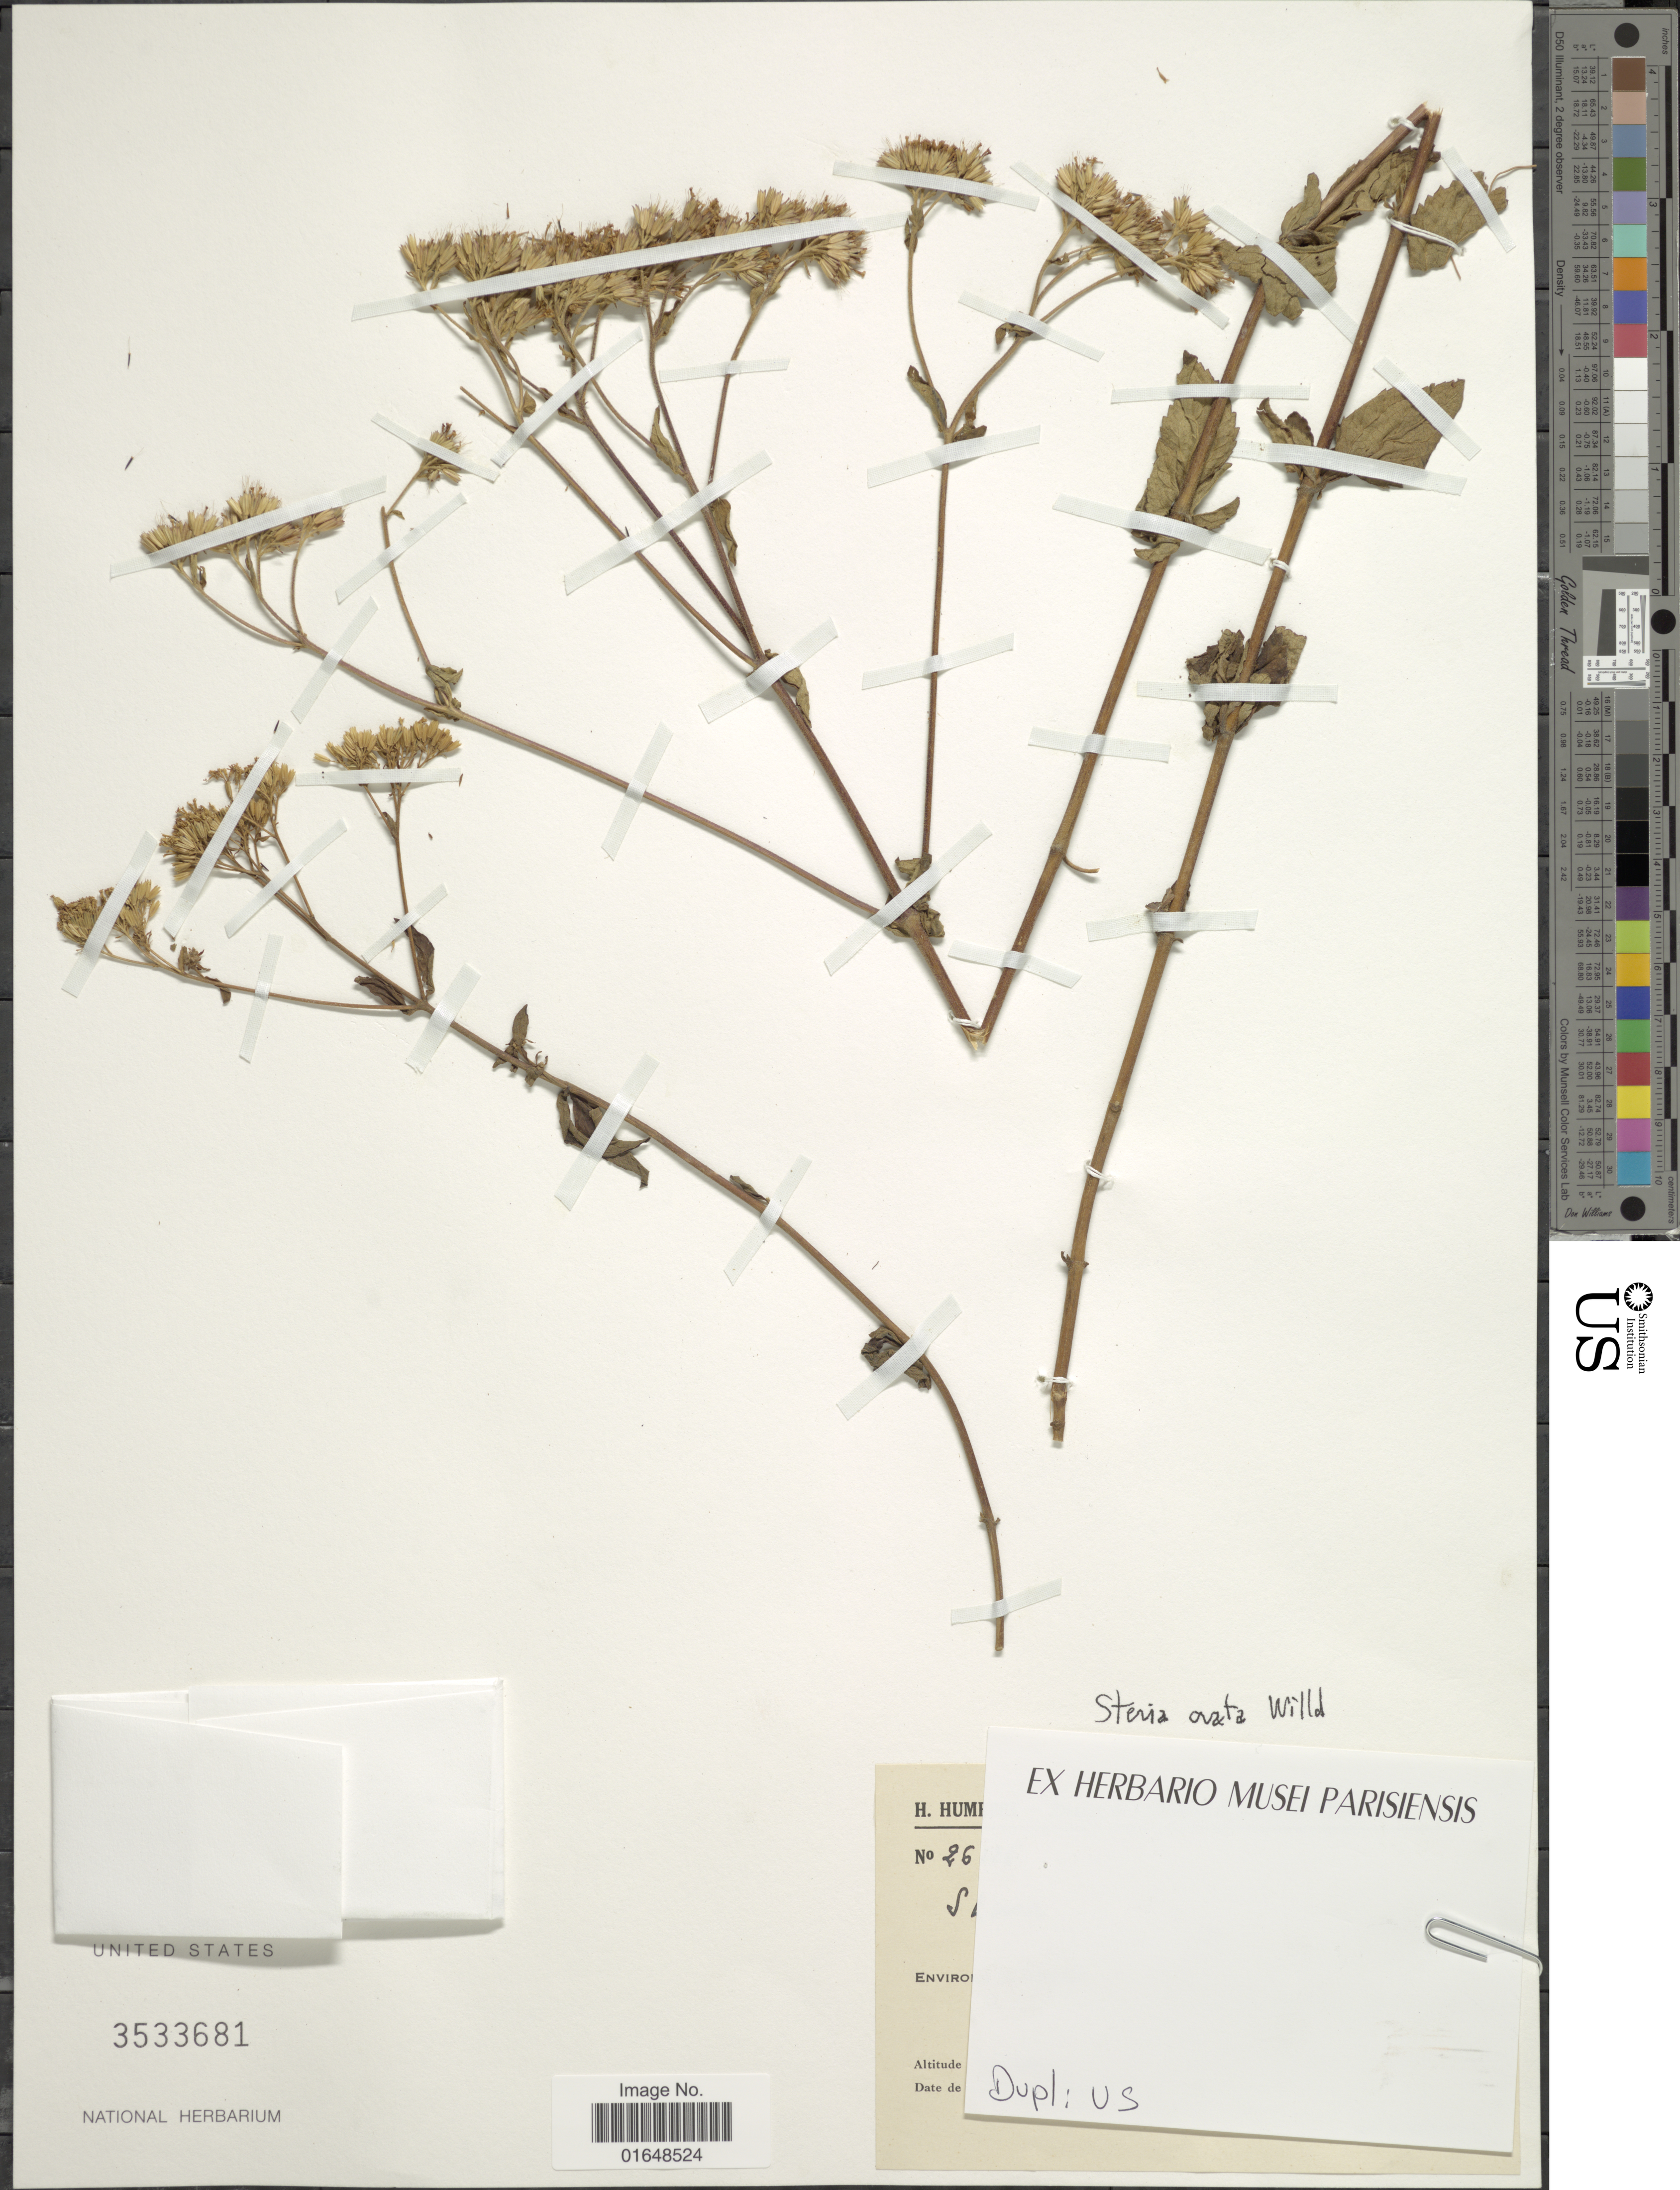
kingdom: Plantae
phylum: Tracheophyta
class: Magnoliopsida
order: Asterales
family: Asteraceae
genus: Stevia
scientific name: Stevia ovata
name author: Willd.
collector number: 26*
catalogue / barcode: US 3533681